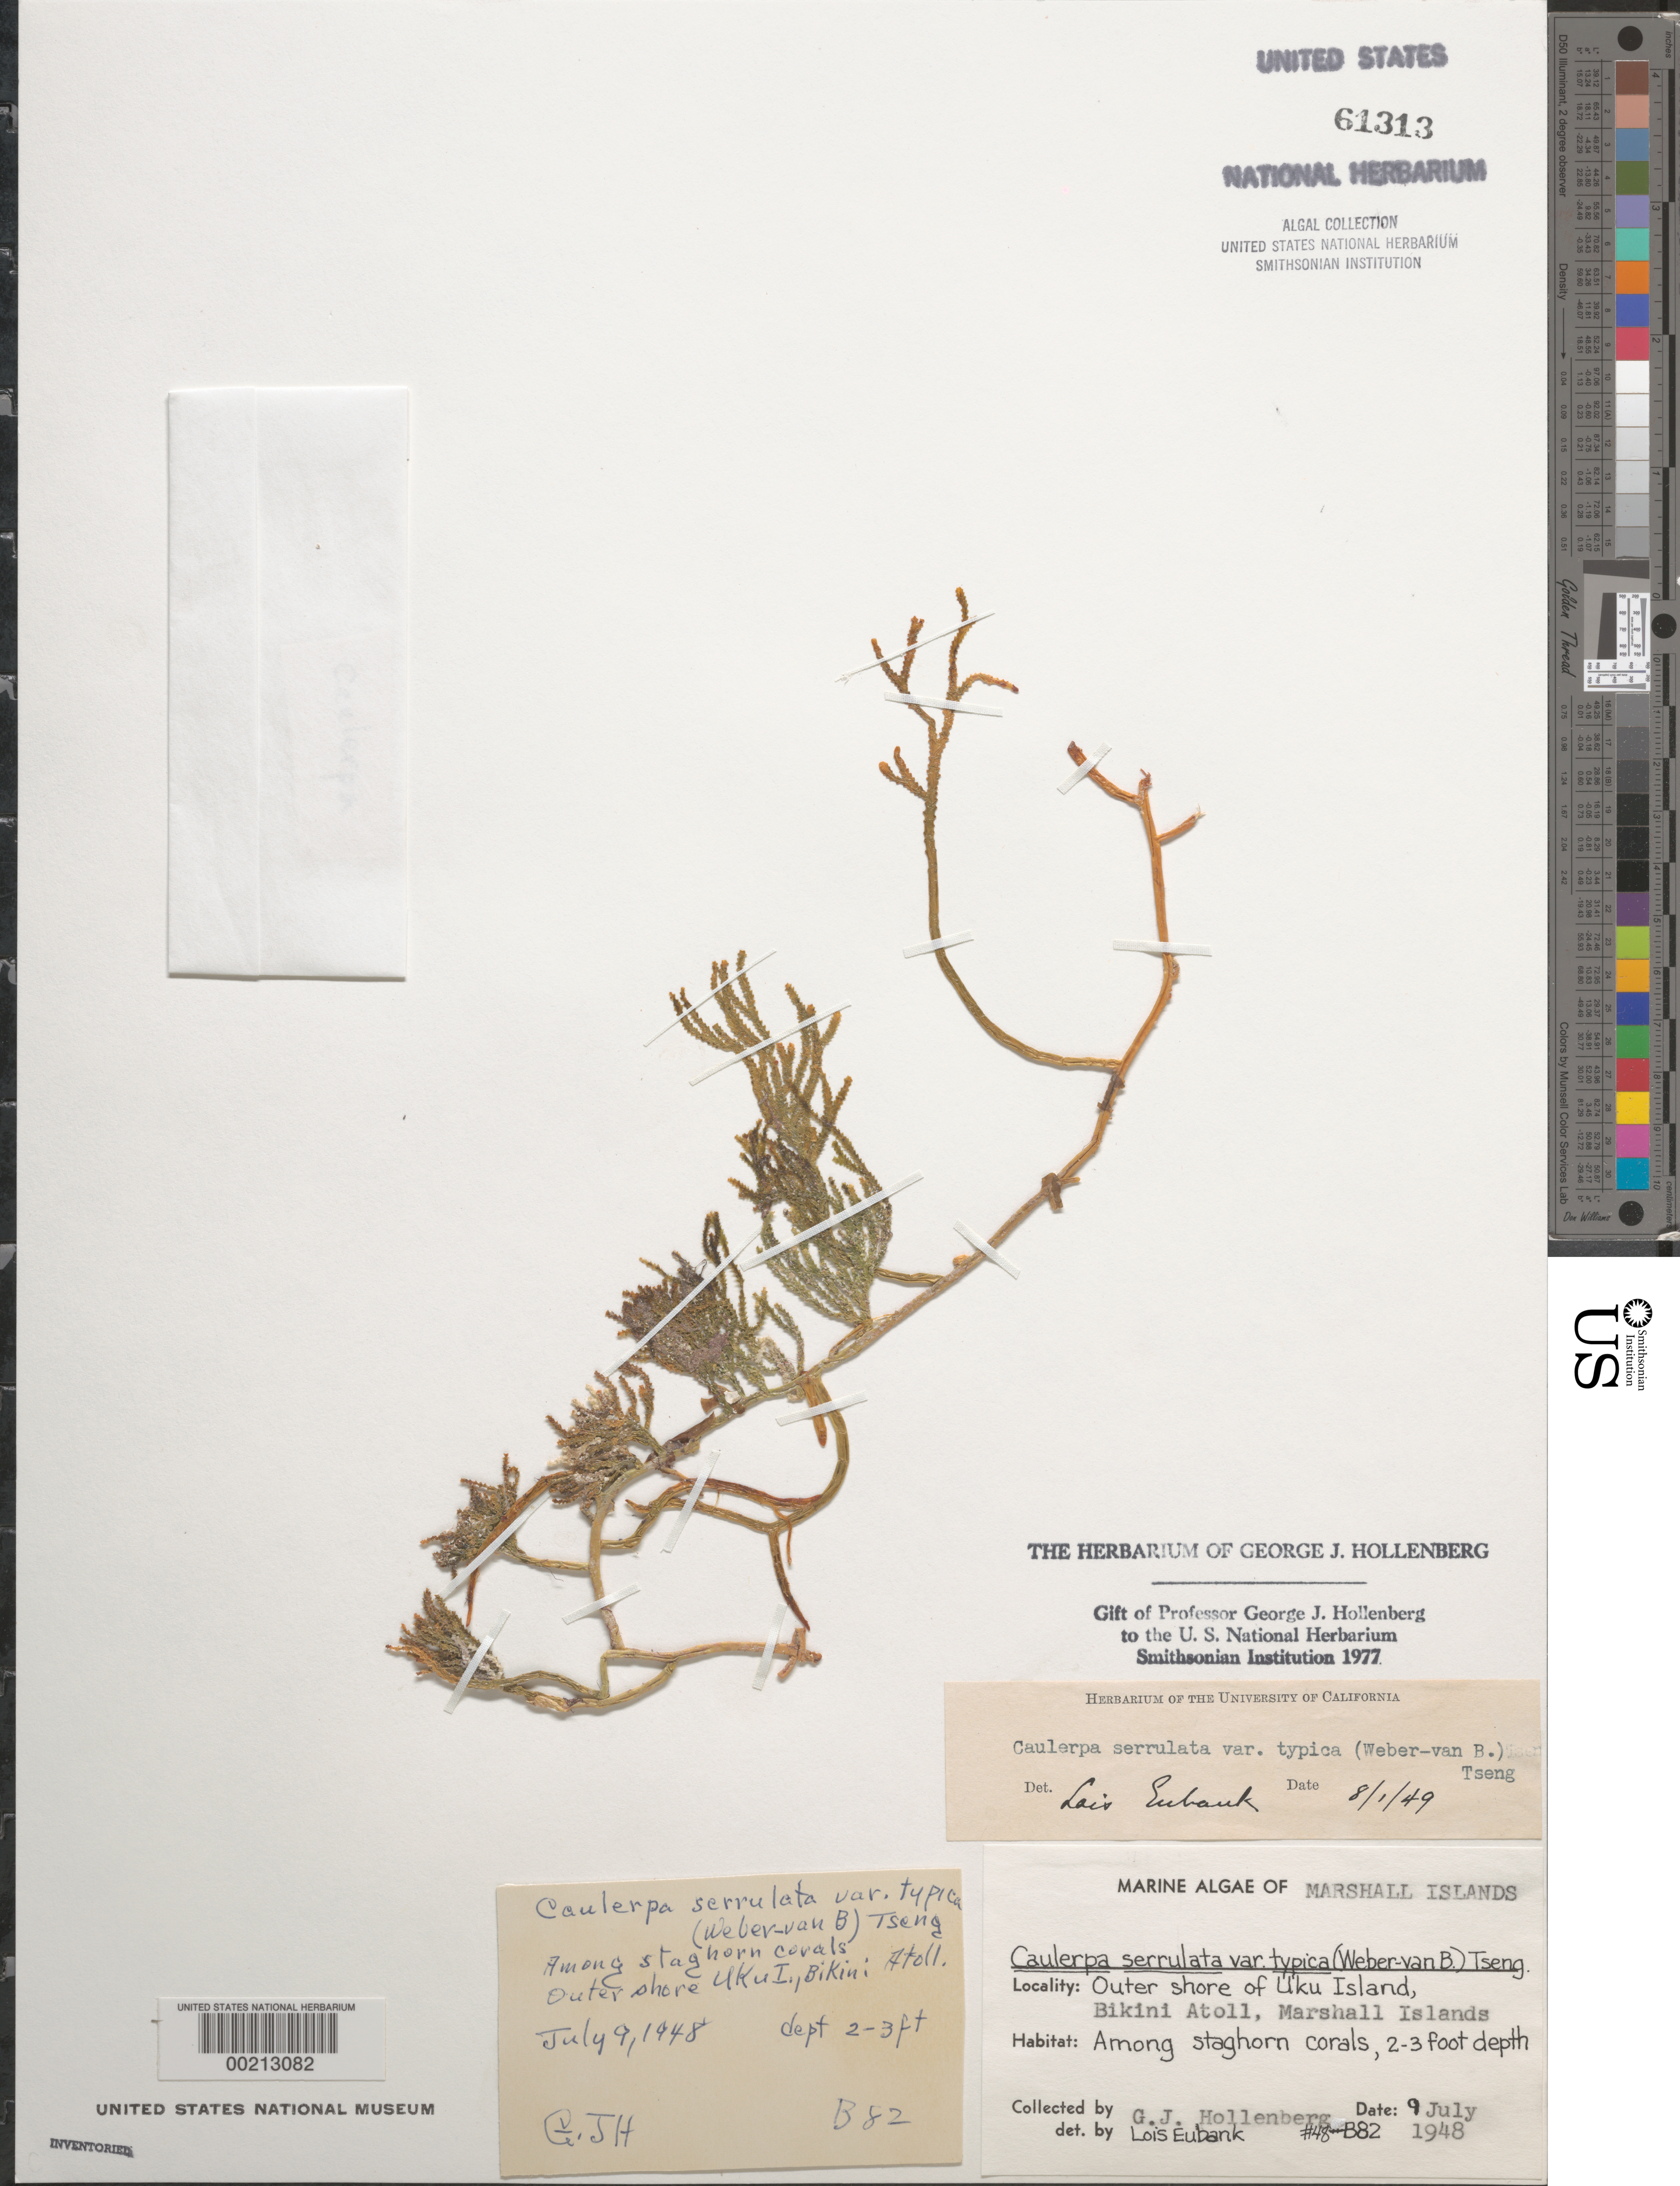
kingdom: Plantae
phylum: Chlorophyta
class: Ulvophyceae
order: Bryopsidales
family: Caulerpaceae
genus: Caulerpa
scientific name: Caulerpa serrulata var. typica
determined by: Eubank, L. L.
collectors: G. Hollenberg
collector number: GJH 48-b82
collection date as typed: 09 Jul 1948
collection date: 1948-07-09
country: Marshall Islands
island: Bikini Atoll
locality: Uku Islet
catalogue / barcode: US 61313